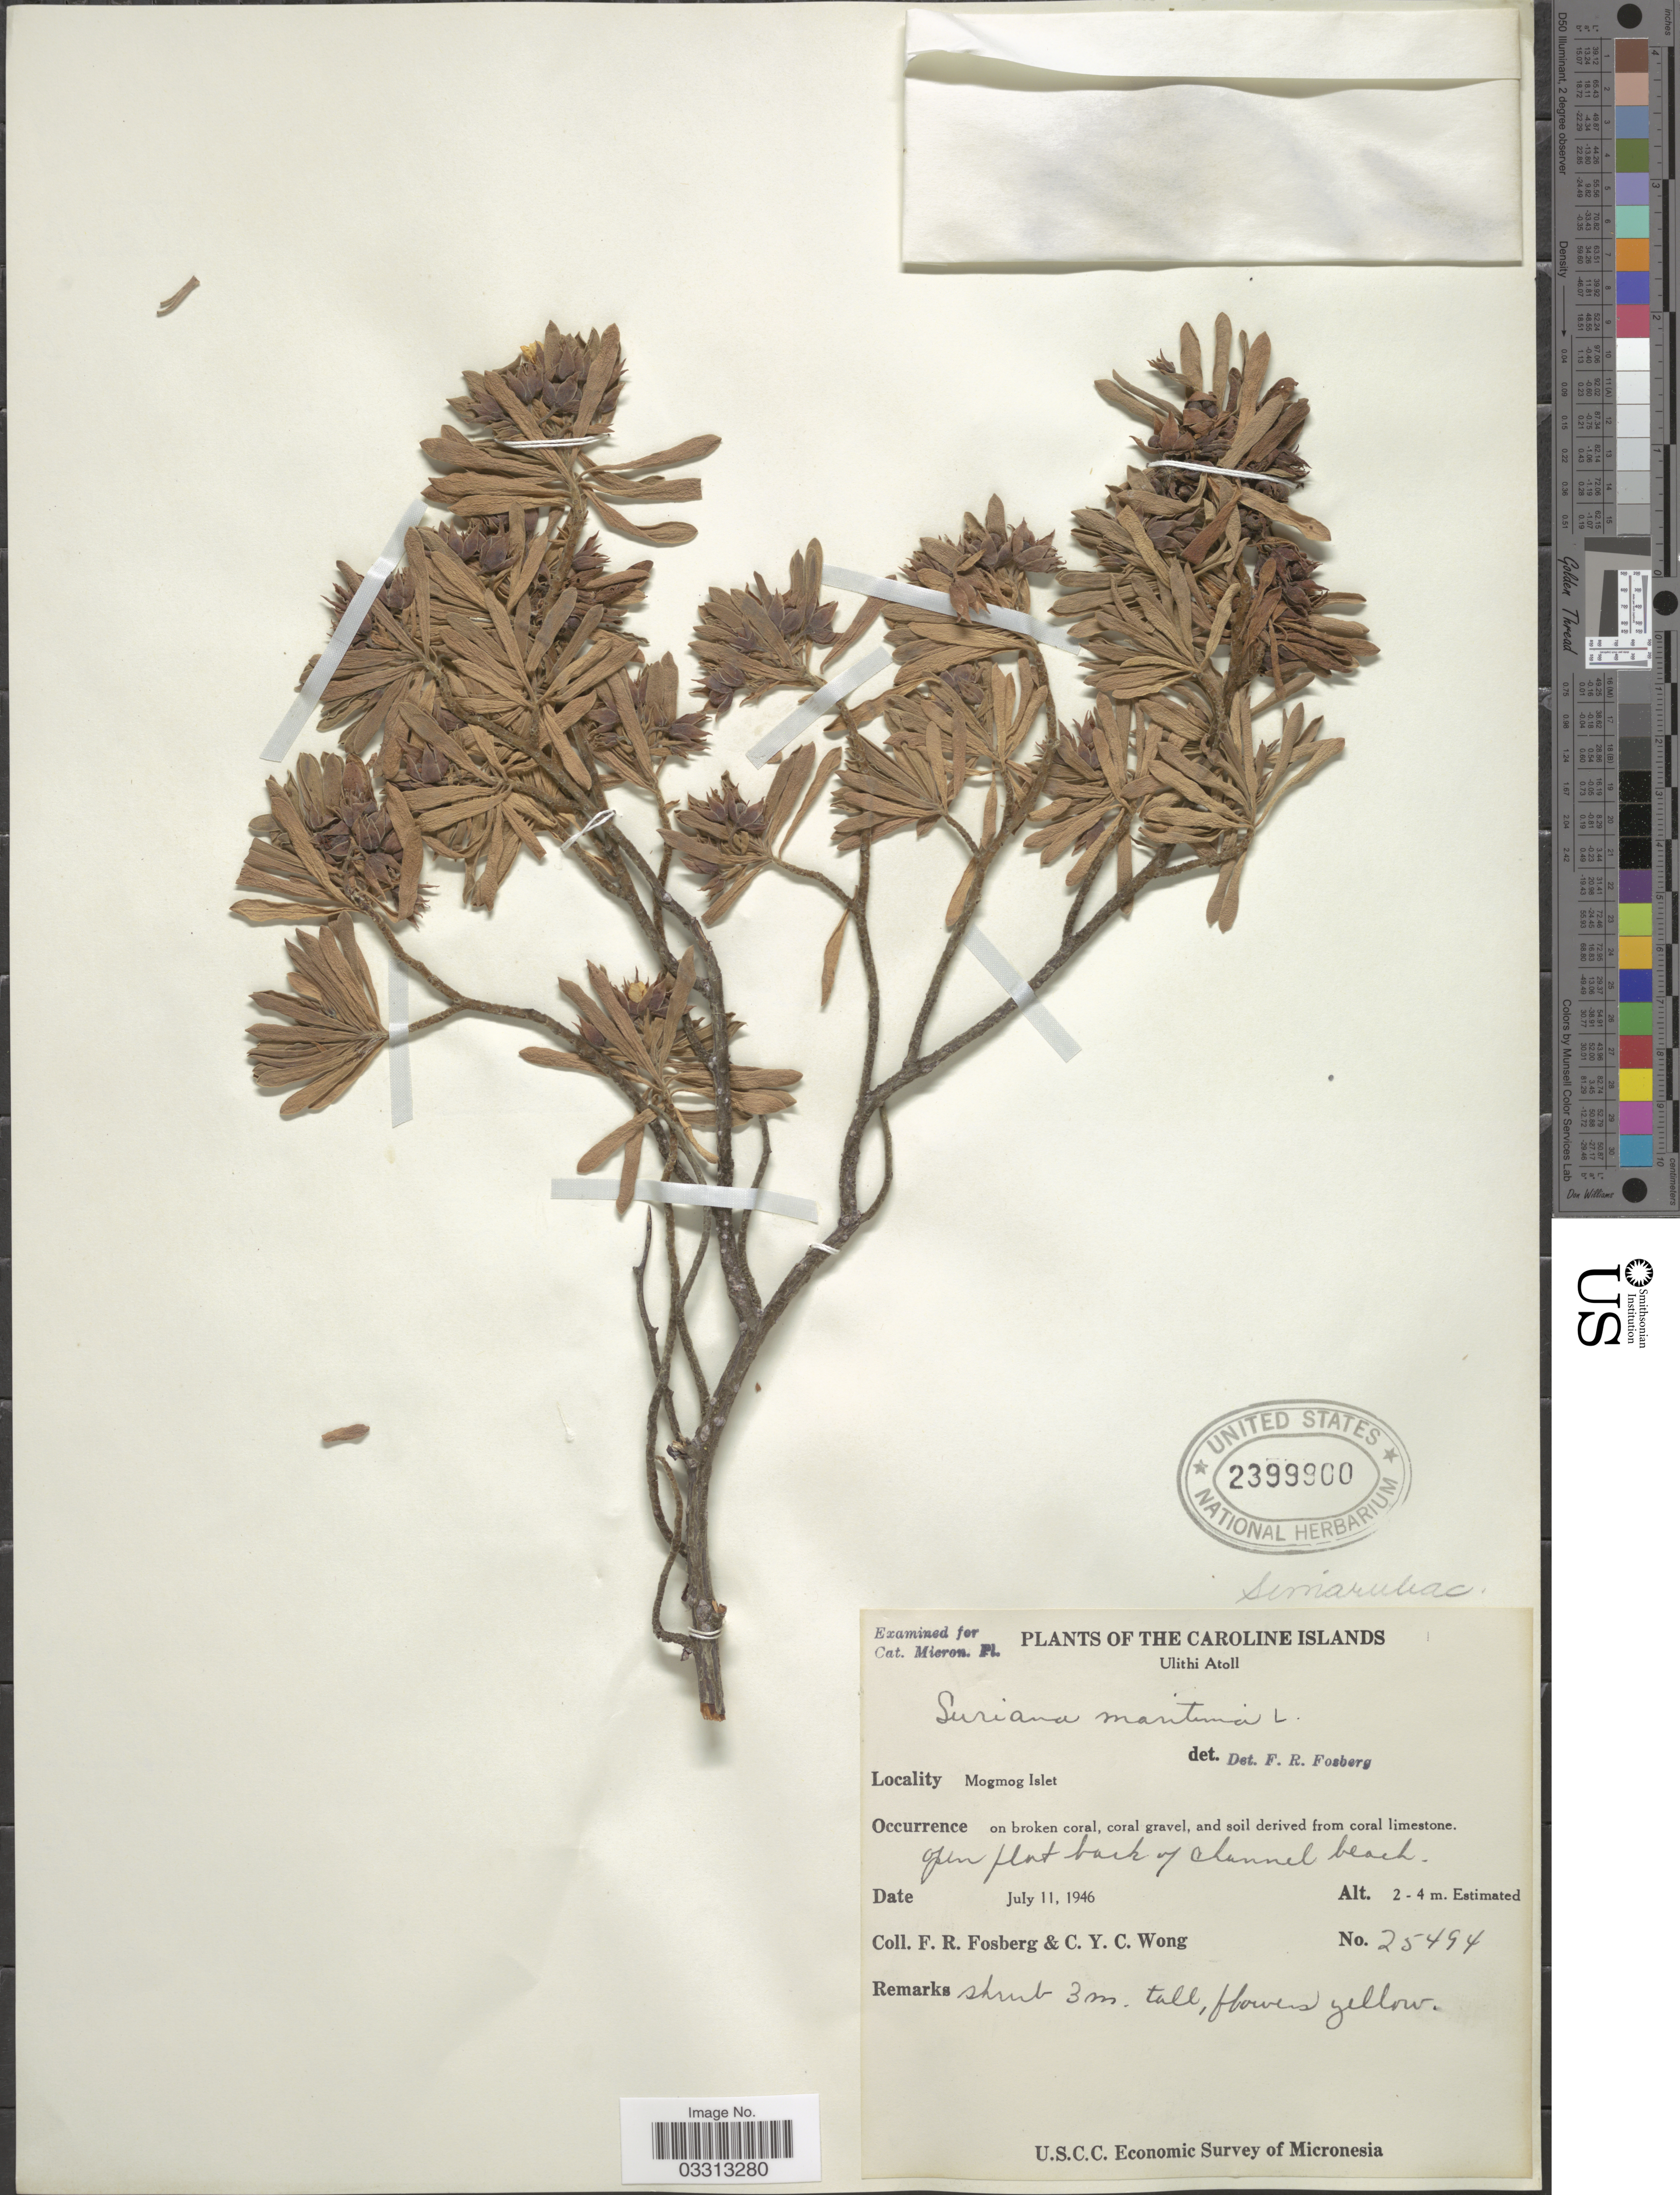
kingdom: Plantae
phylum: Tracheophyta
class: Magnoliopsida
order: Fabales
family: Surianaceae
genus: Suriana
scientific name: Suriana maritima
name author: L.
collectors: F. R. Fosberg & C. Y. C. Wong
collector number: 25494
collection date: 1946-07-11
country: Micronesia, Federated States of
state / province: Yap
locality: The Caroline Islands. Ulithi Atoll. Mogmog Islet.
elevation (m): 2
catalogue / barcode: US 2399900